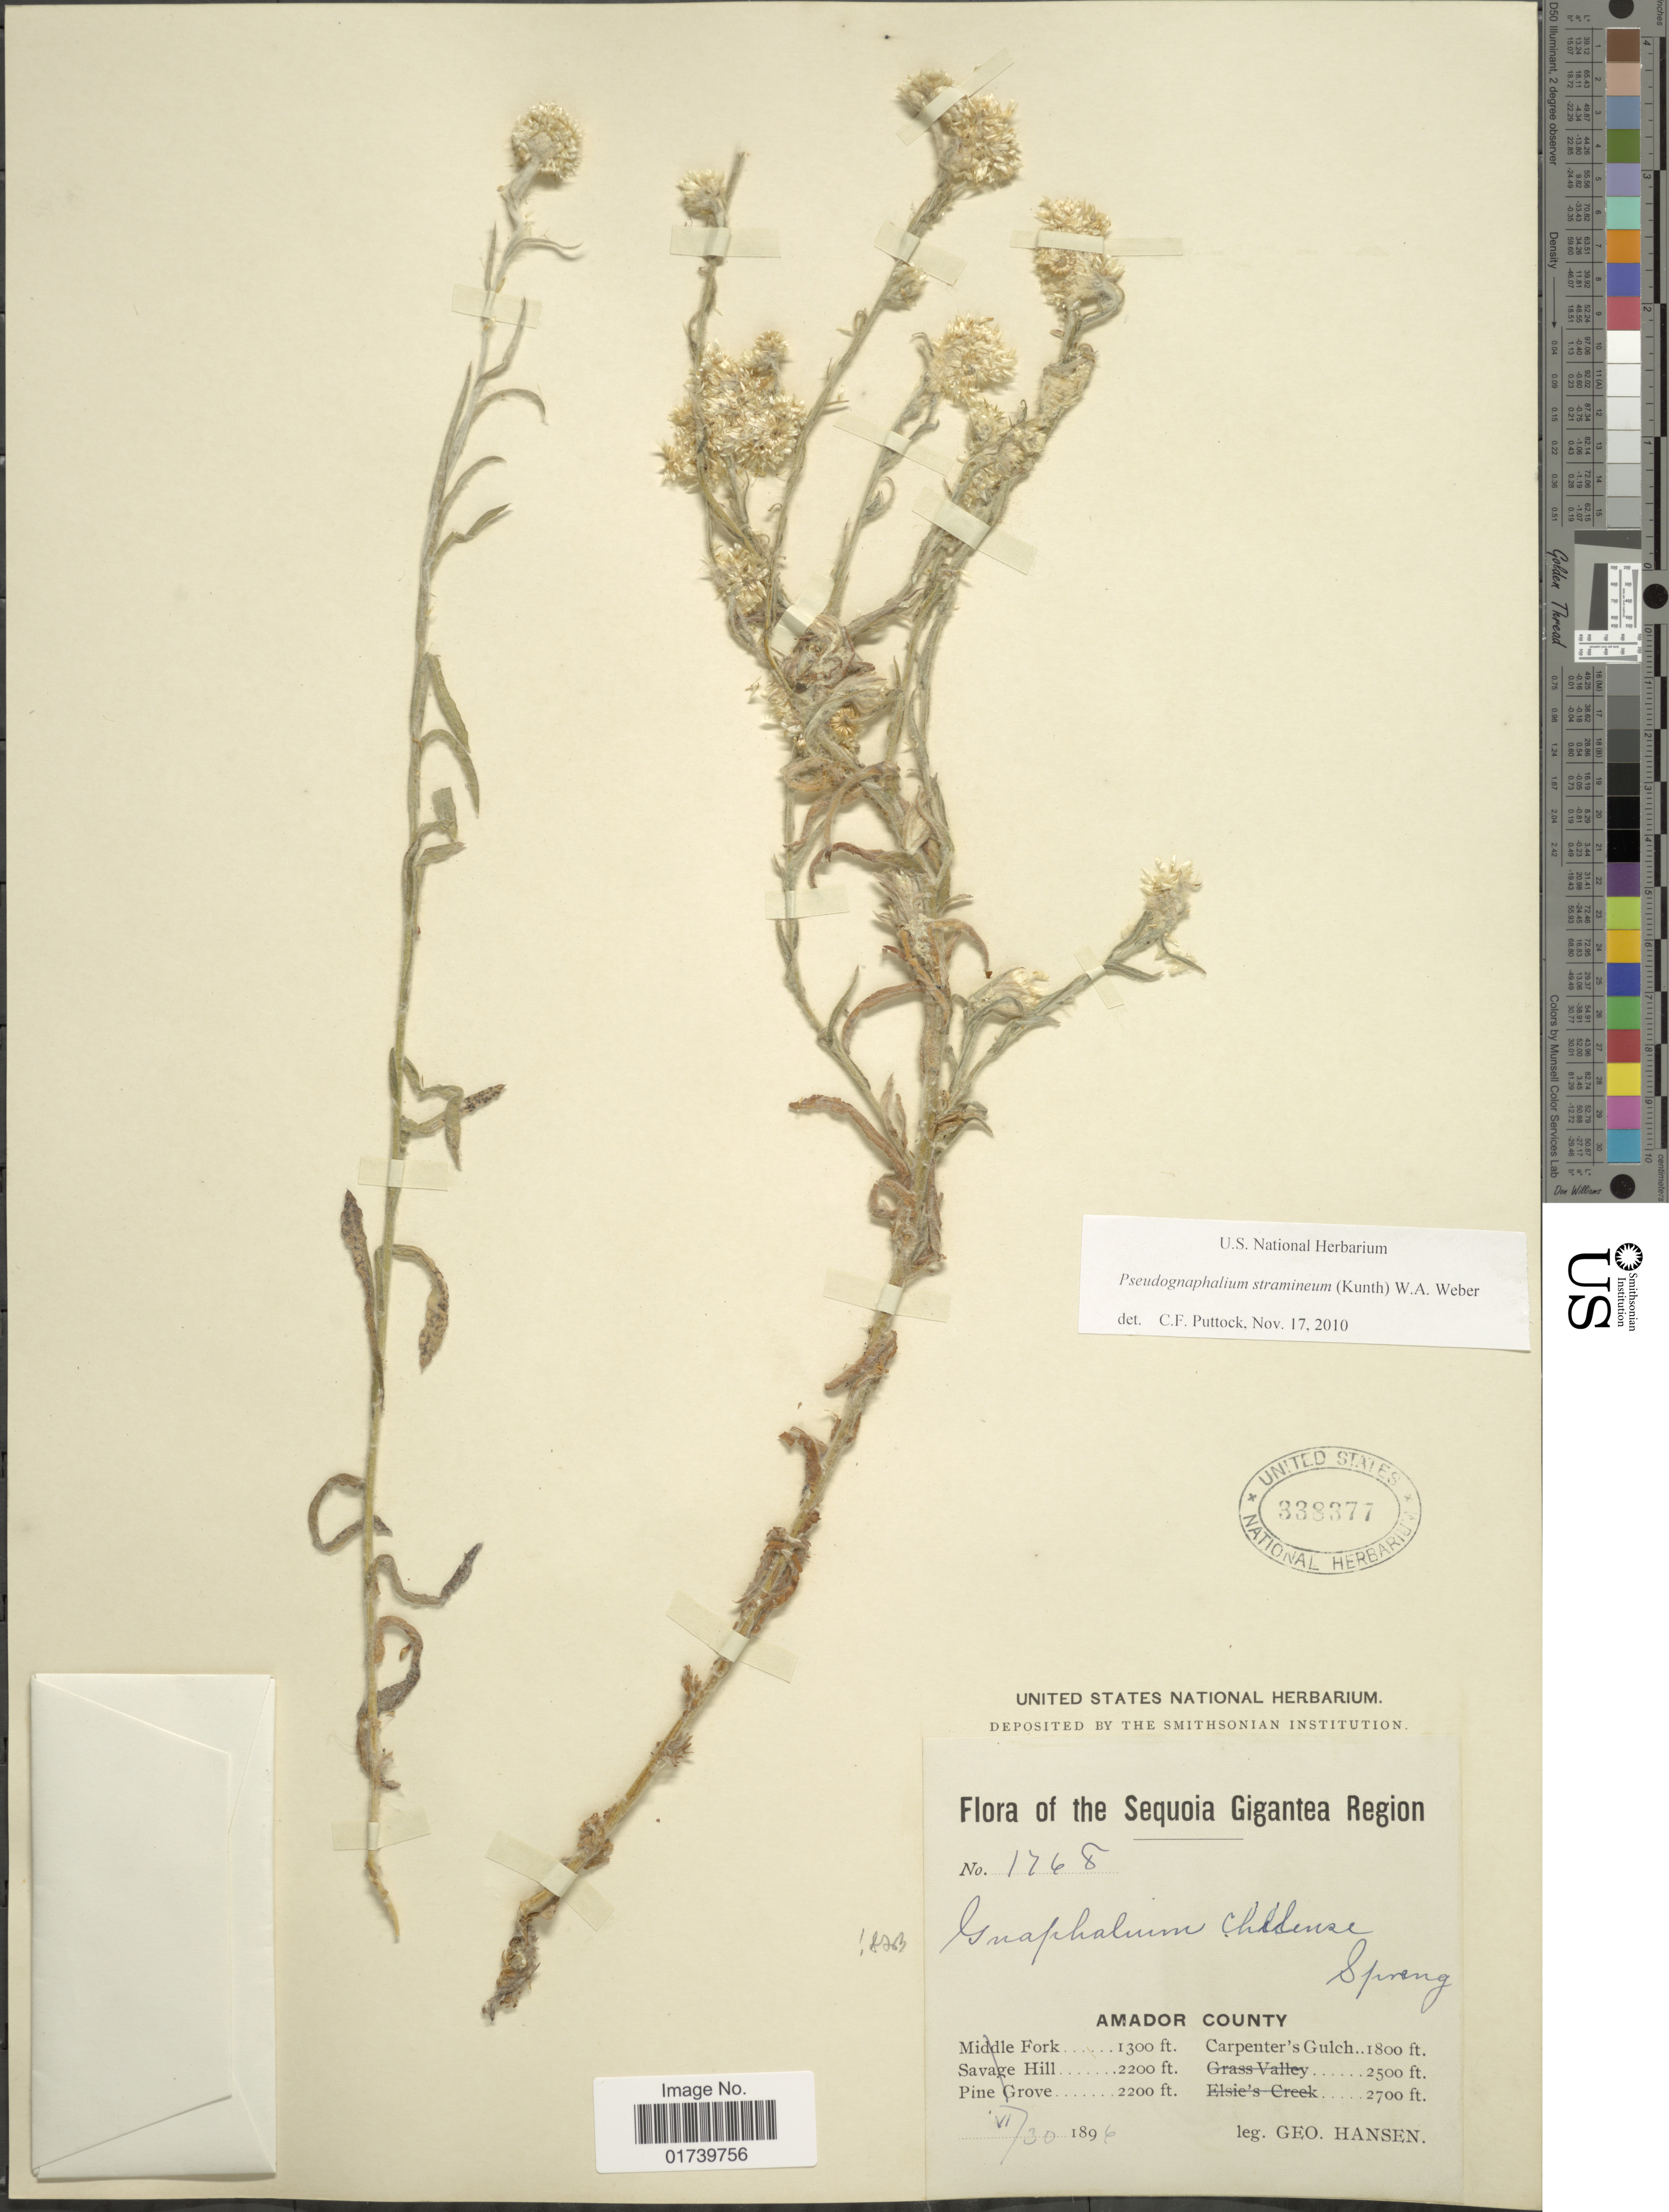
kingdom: Plantae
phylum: Tracheophyta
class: Magnoliopsida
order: Asterales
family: Asteraceae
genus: Pseudognaphalium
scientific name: Pseudognaphalium stramineum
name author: (Kunth) Anderb.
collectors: G. Hansen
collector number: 1768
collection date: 1896-06-30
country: United States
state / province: California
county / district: Amador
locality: Sequoia Gigantea Region. Amador County. Carpenter's Gulch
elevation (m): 549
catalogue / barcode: US 338377